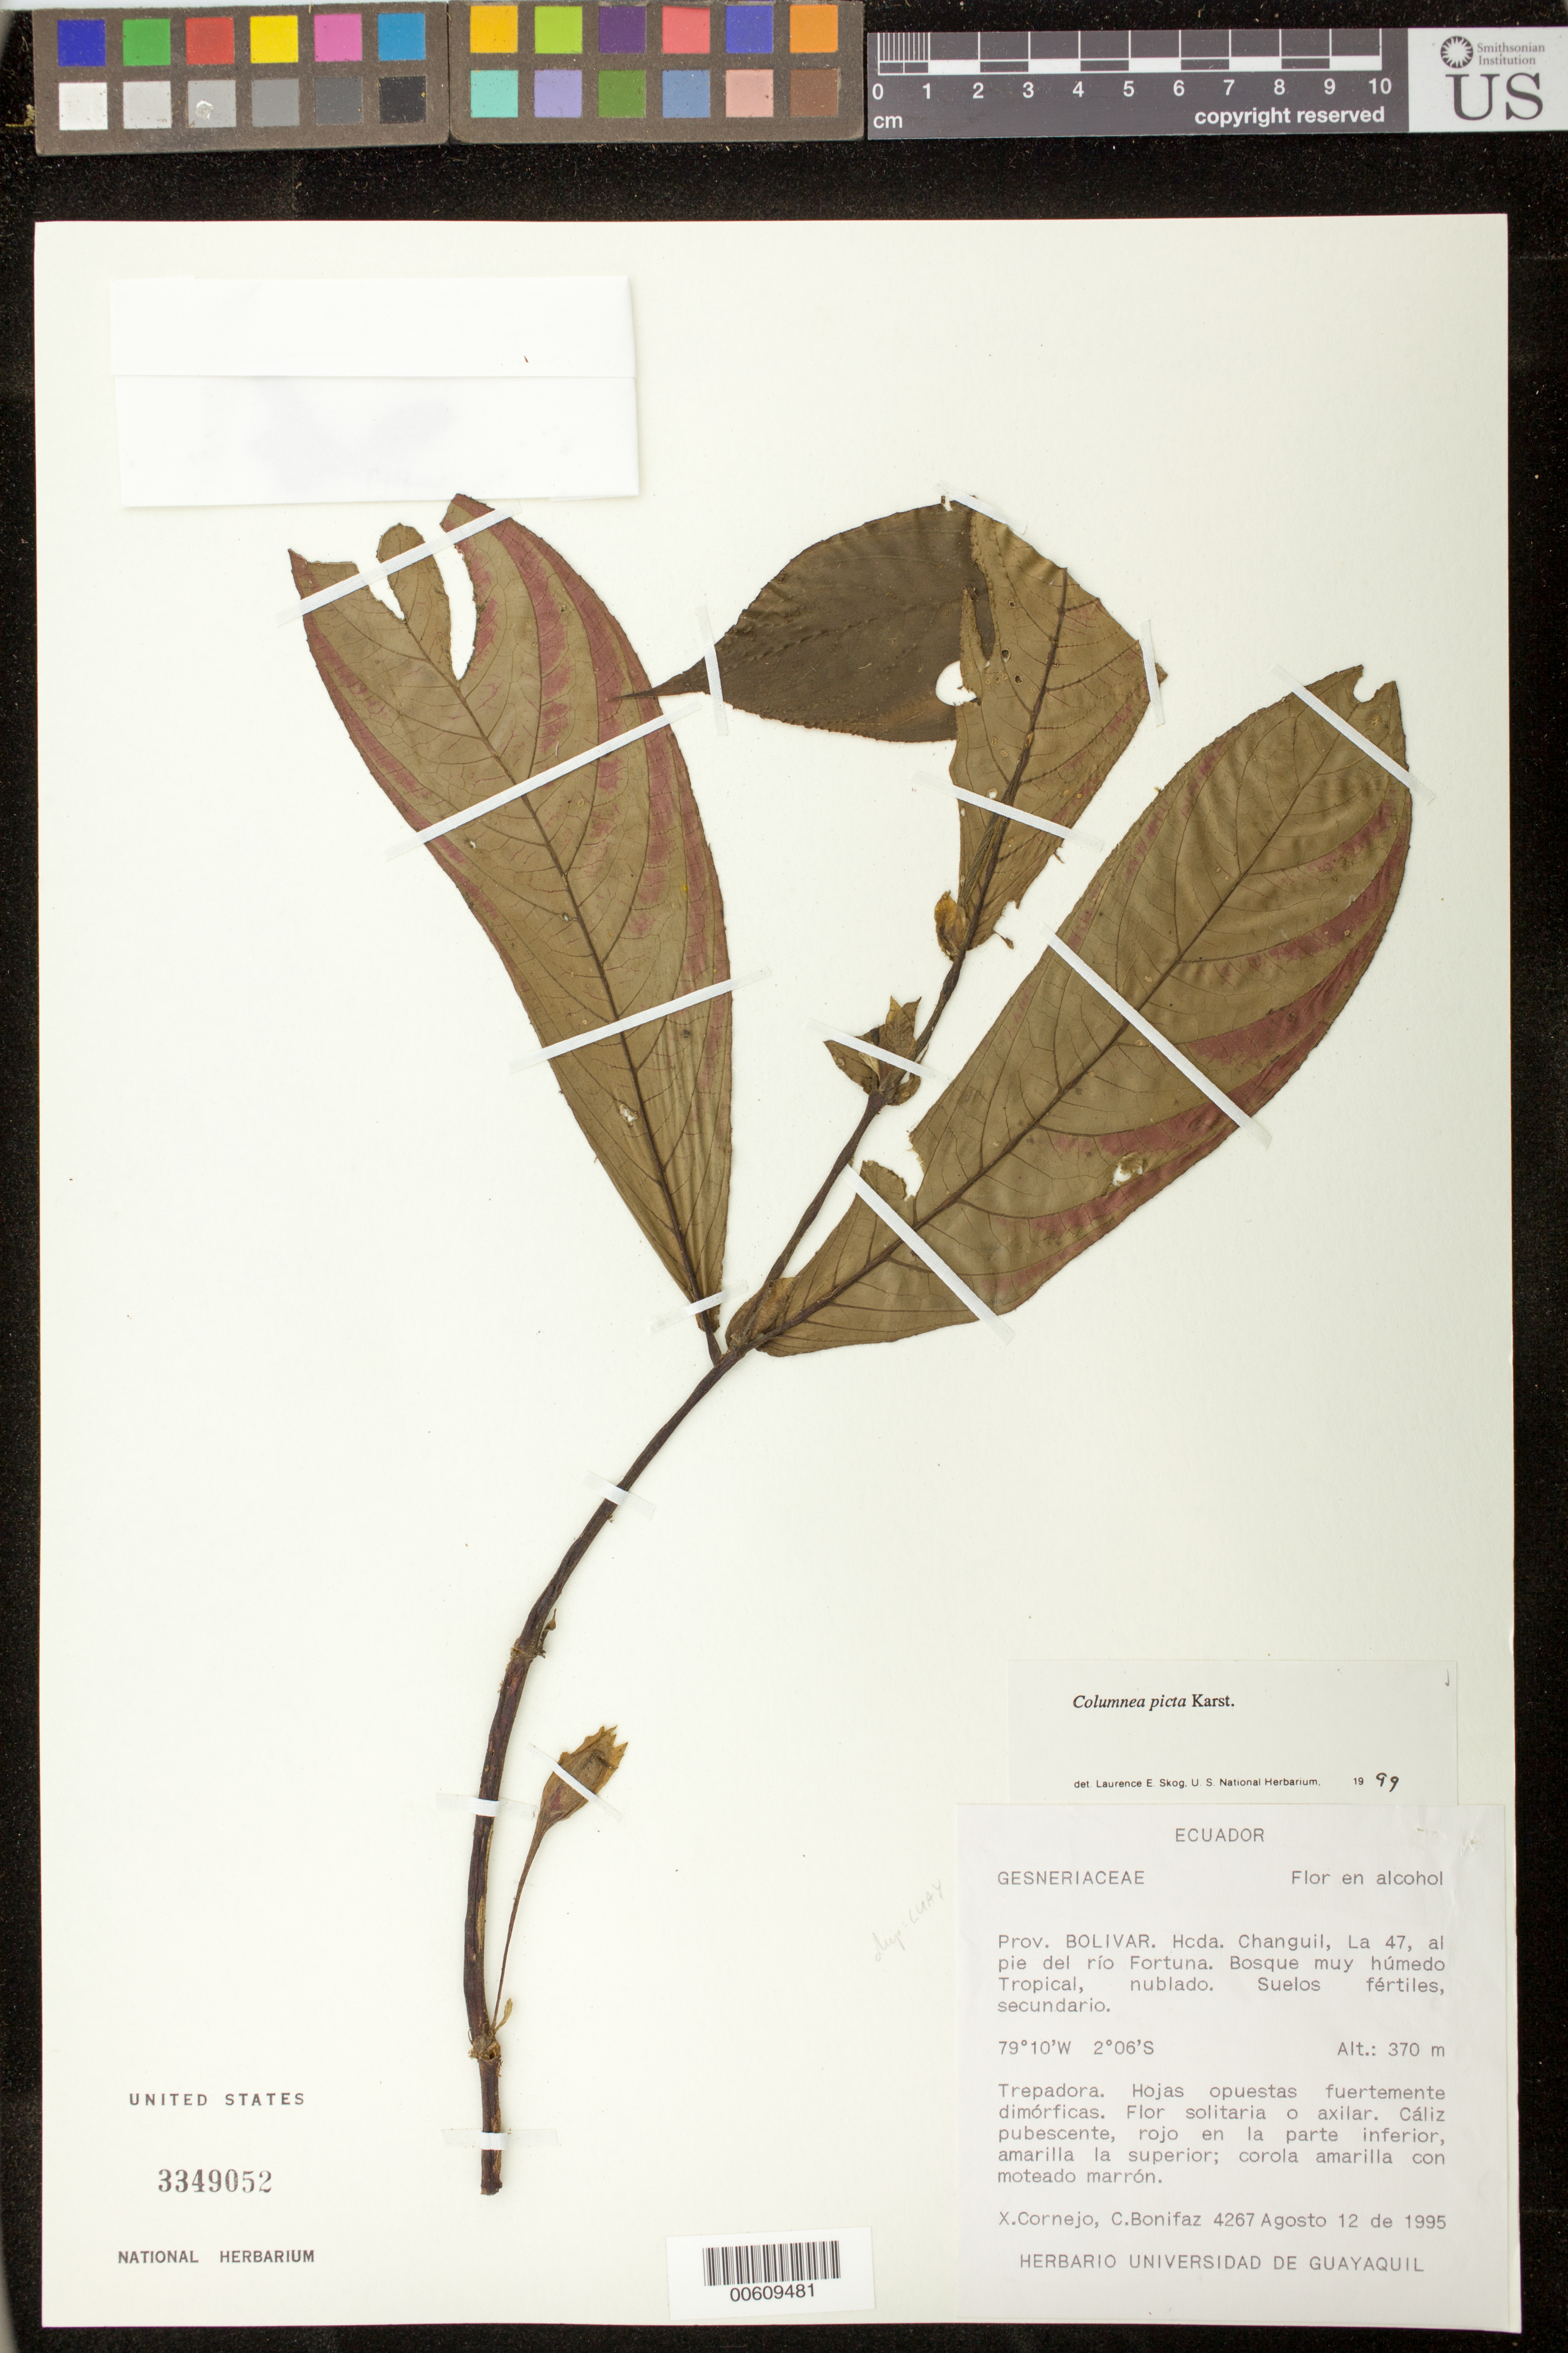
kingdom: Plantae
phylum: Tracheophyta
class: Magnoliopsida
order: Lamiales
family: Gesneriaceae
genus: Columnea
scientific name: Columnea karsteniana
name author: Singh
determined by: Skog, Laurence E.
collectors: X. F. Cornejo & C. Bonifaz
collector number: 4267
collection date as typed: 12 Aug 1995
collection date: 1995-08-12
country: Ecuador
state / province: Bolivar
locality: Hcda. Changuil, La 47, al pie del río Fortuna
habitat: Bosque muy húmedo tropical, nublado; suelos fértiles, secundario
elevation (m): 370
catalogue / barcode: US 3349052